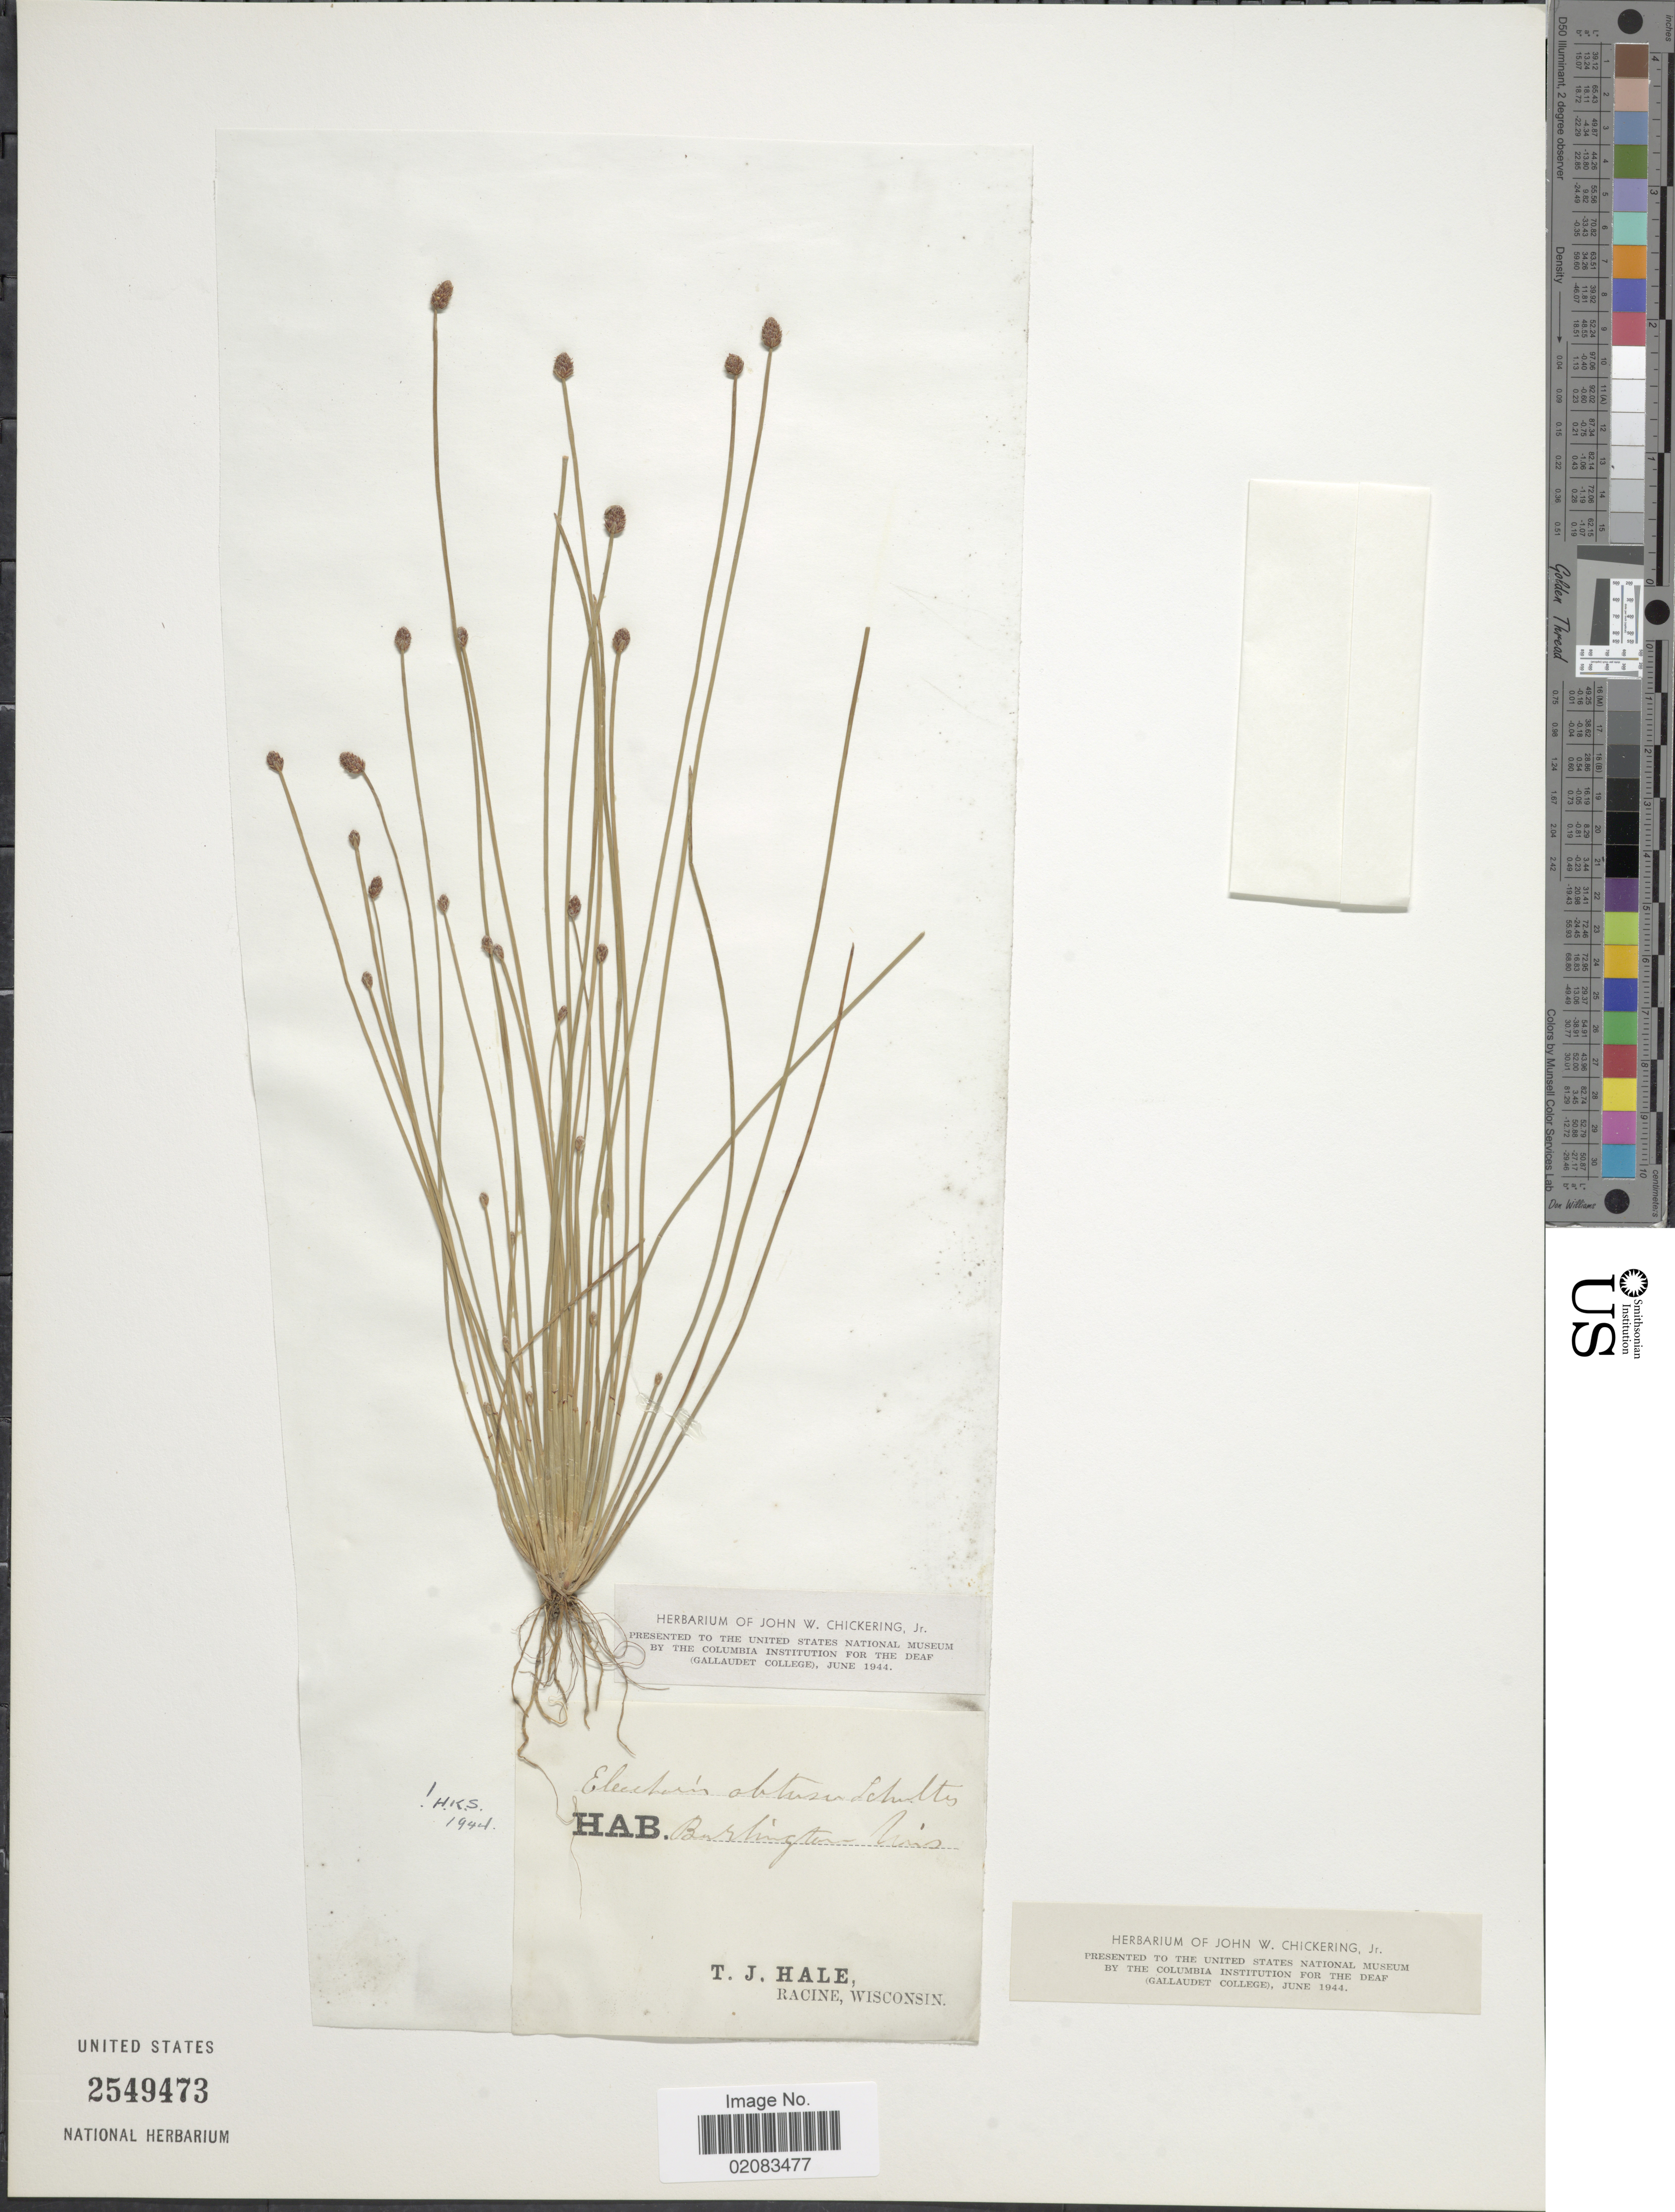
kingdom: Plantae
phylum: Tracheophyta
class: Liliopsida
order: Poales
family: Cyperaceae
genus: Eleocharis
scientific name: Eleocharis obtusa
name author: (Willd.) Schult.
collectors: T. Hale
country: United States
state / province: Wisconsin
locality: Burlington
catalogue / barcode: US 2549473